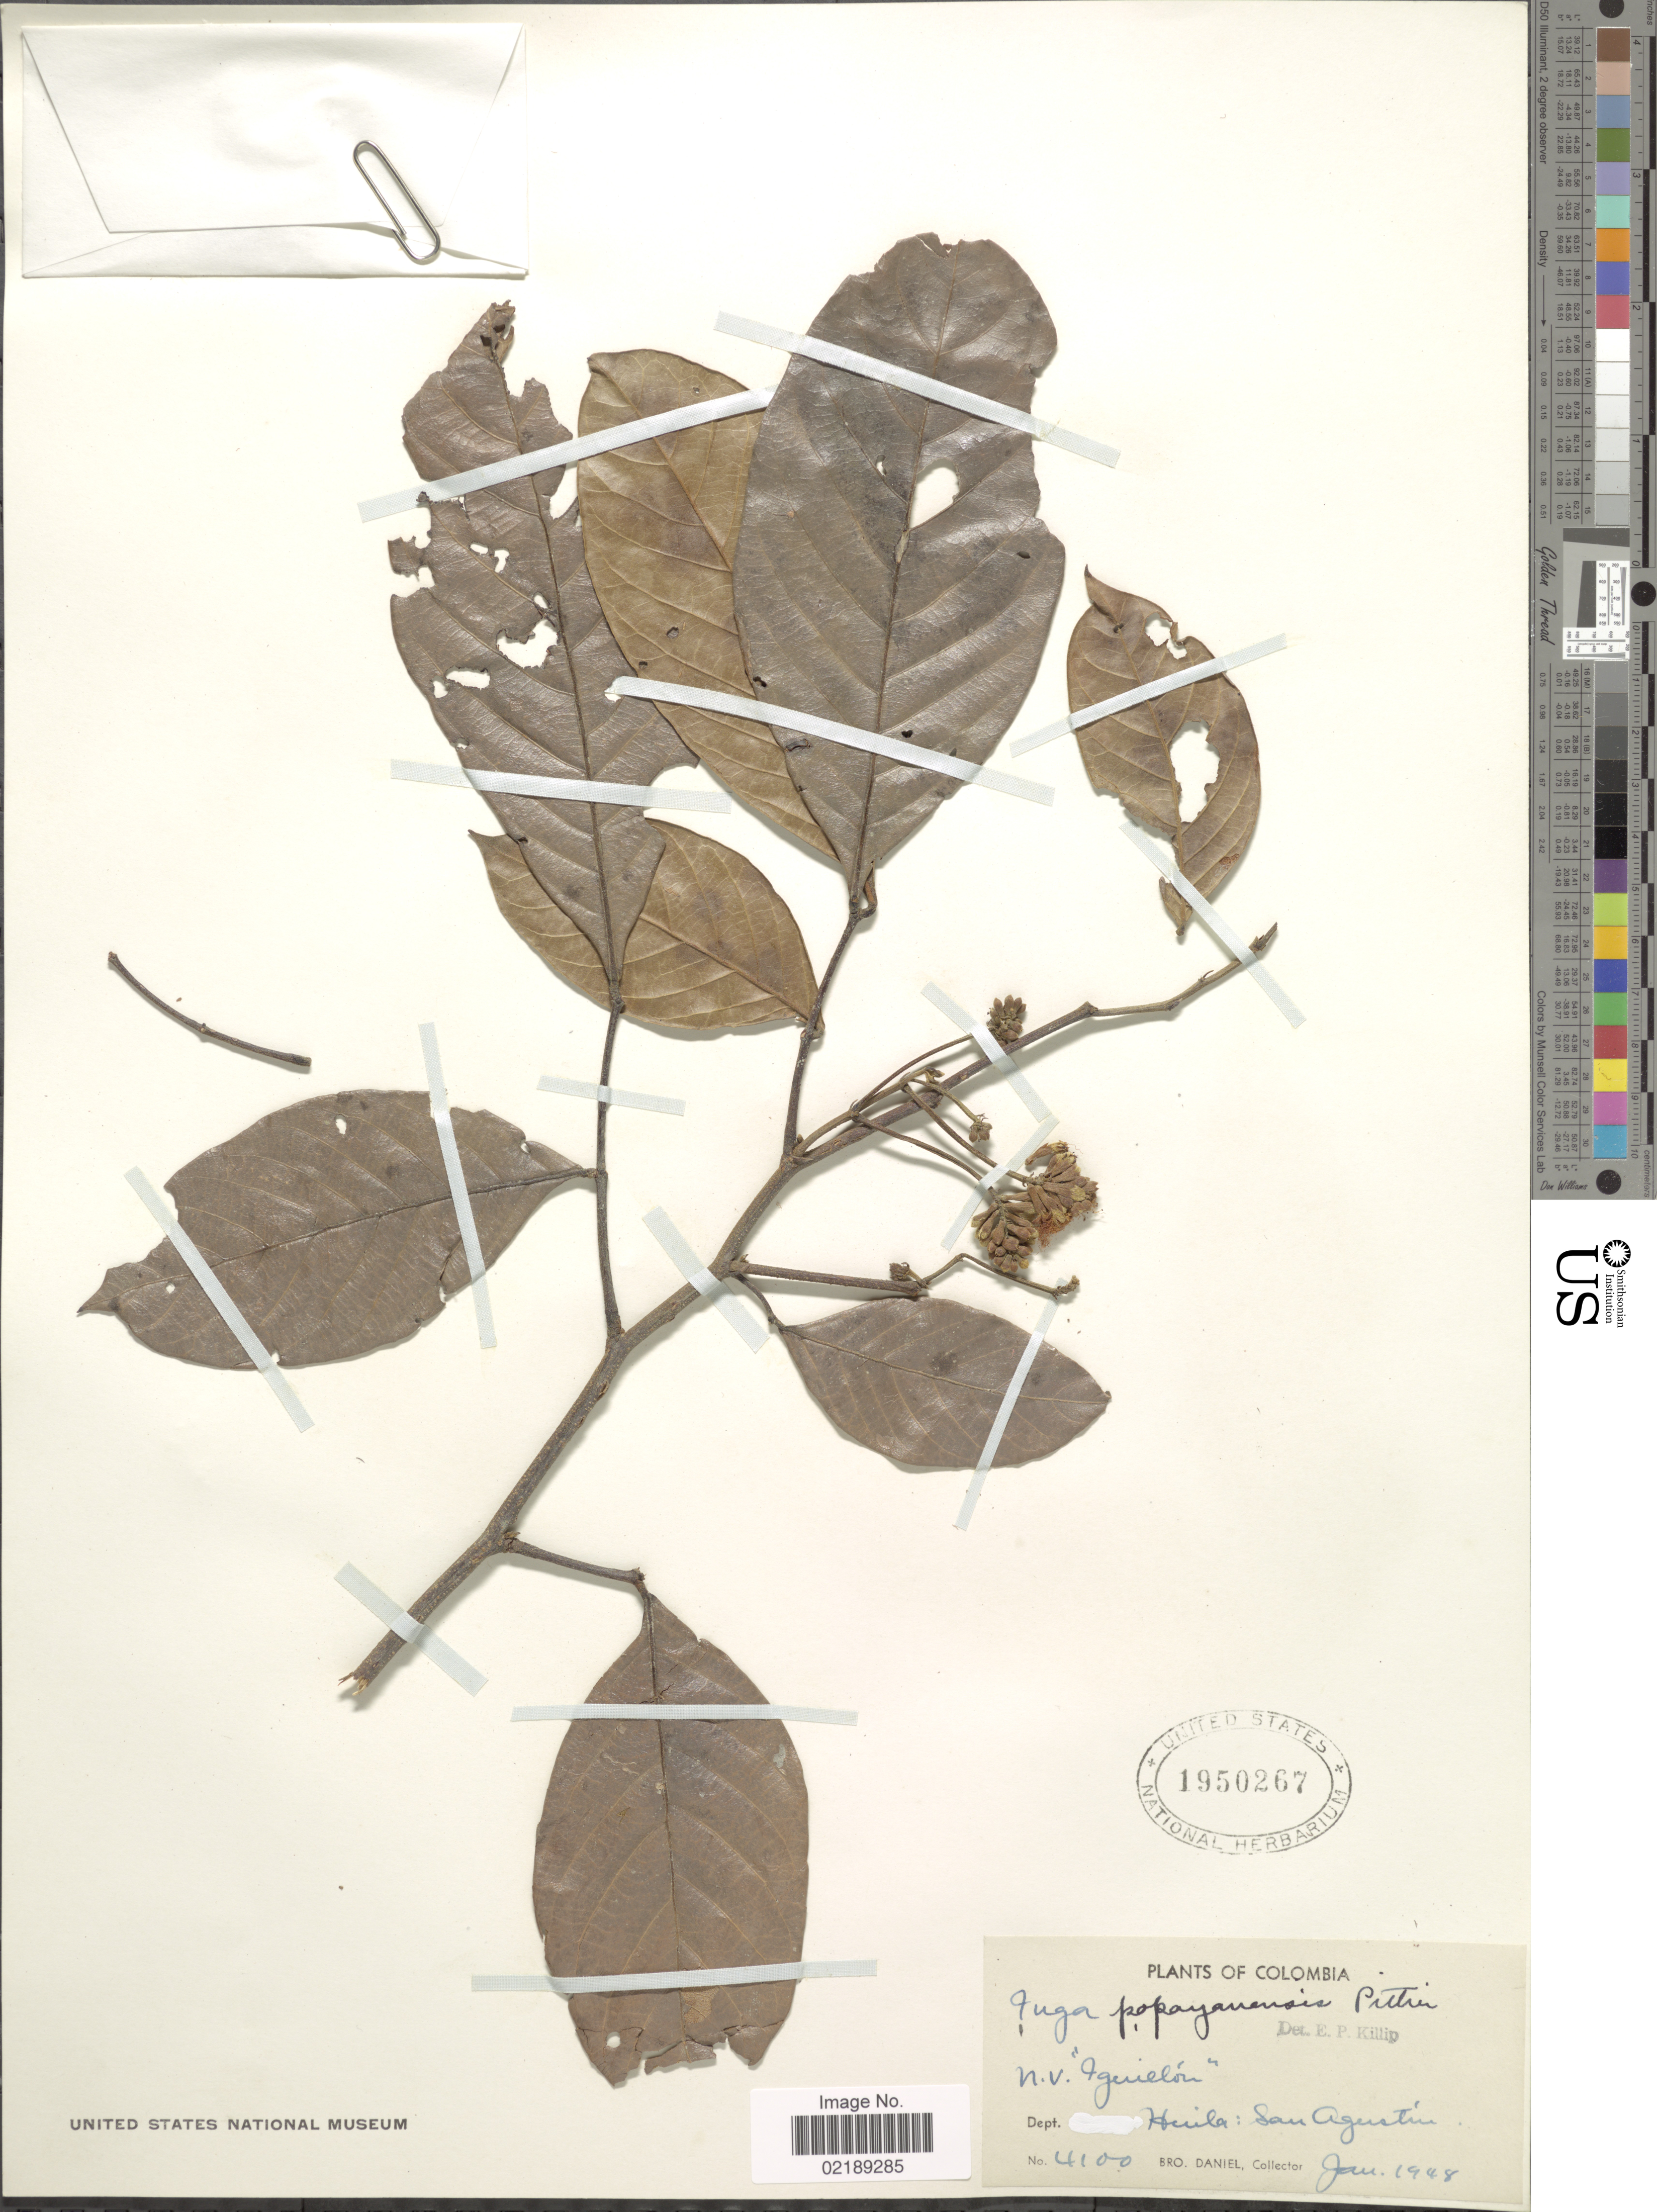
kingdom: Plantae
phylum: Tracheophyta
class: Magnoliopsida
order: Fabales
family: Fabaceae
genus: Inga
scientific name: Inga punctata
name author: Willd.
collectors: Bro. Daniel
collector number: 4100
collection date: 1948-01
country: Colombia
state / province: Huila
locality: San Agustin.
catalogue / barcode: US 1950267